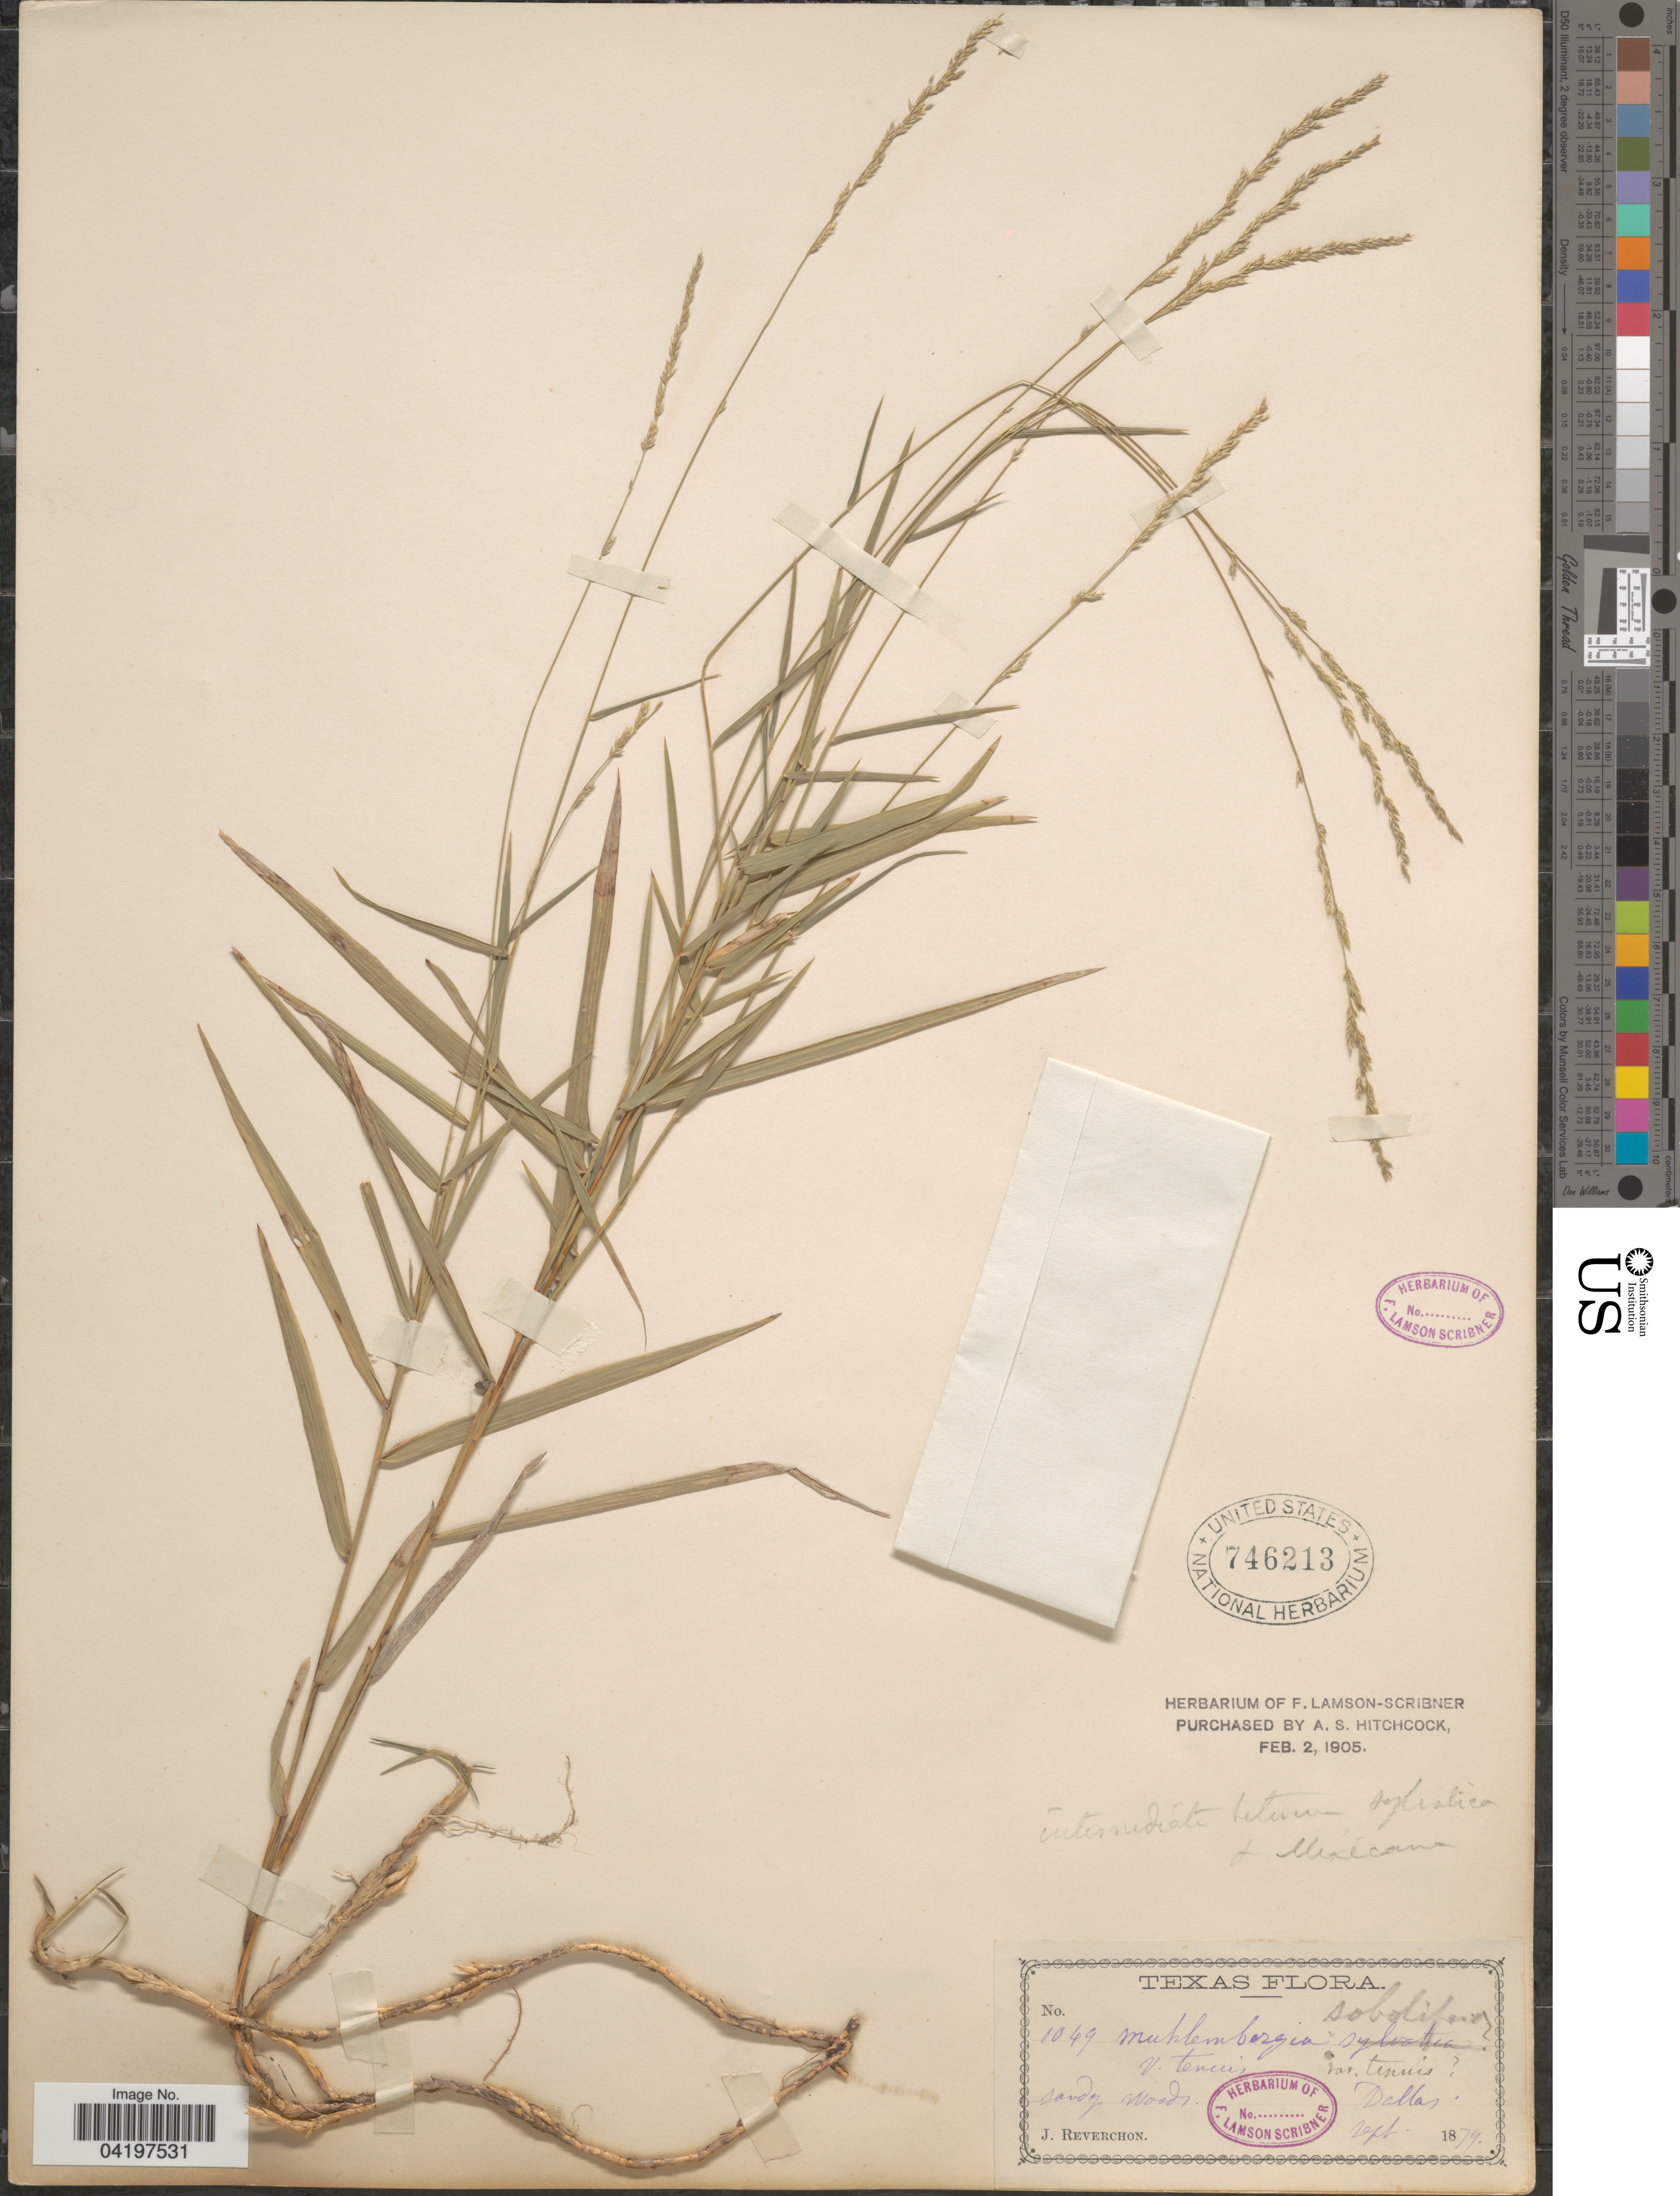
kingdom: Plantae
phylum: Tracheophyta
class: Liliopsida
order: Poales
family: Poaceae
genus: Muhlenbergia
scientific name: Muhlenbergia sobolifera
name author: (Muhl. ex Willd.) Trin.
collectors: J. Reverchon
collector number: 1049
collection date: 1879-09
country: United States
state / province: Texas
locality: Dallas.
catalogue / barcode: US 746213